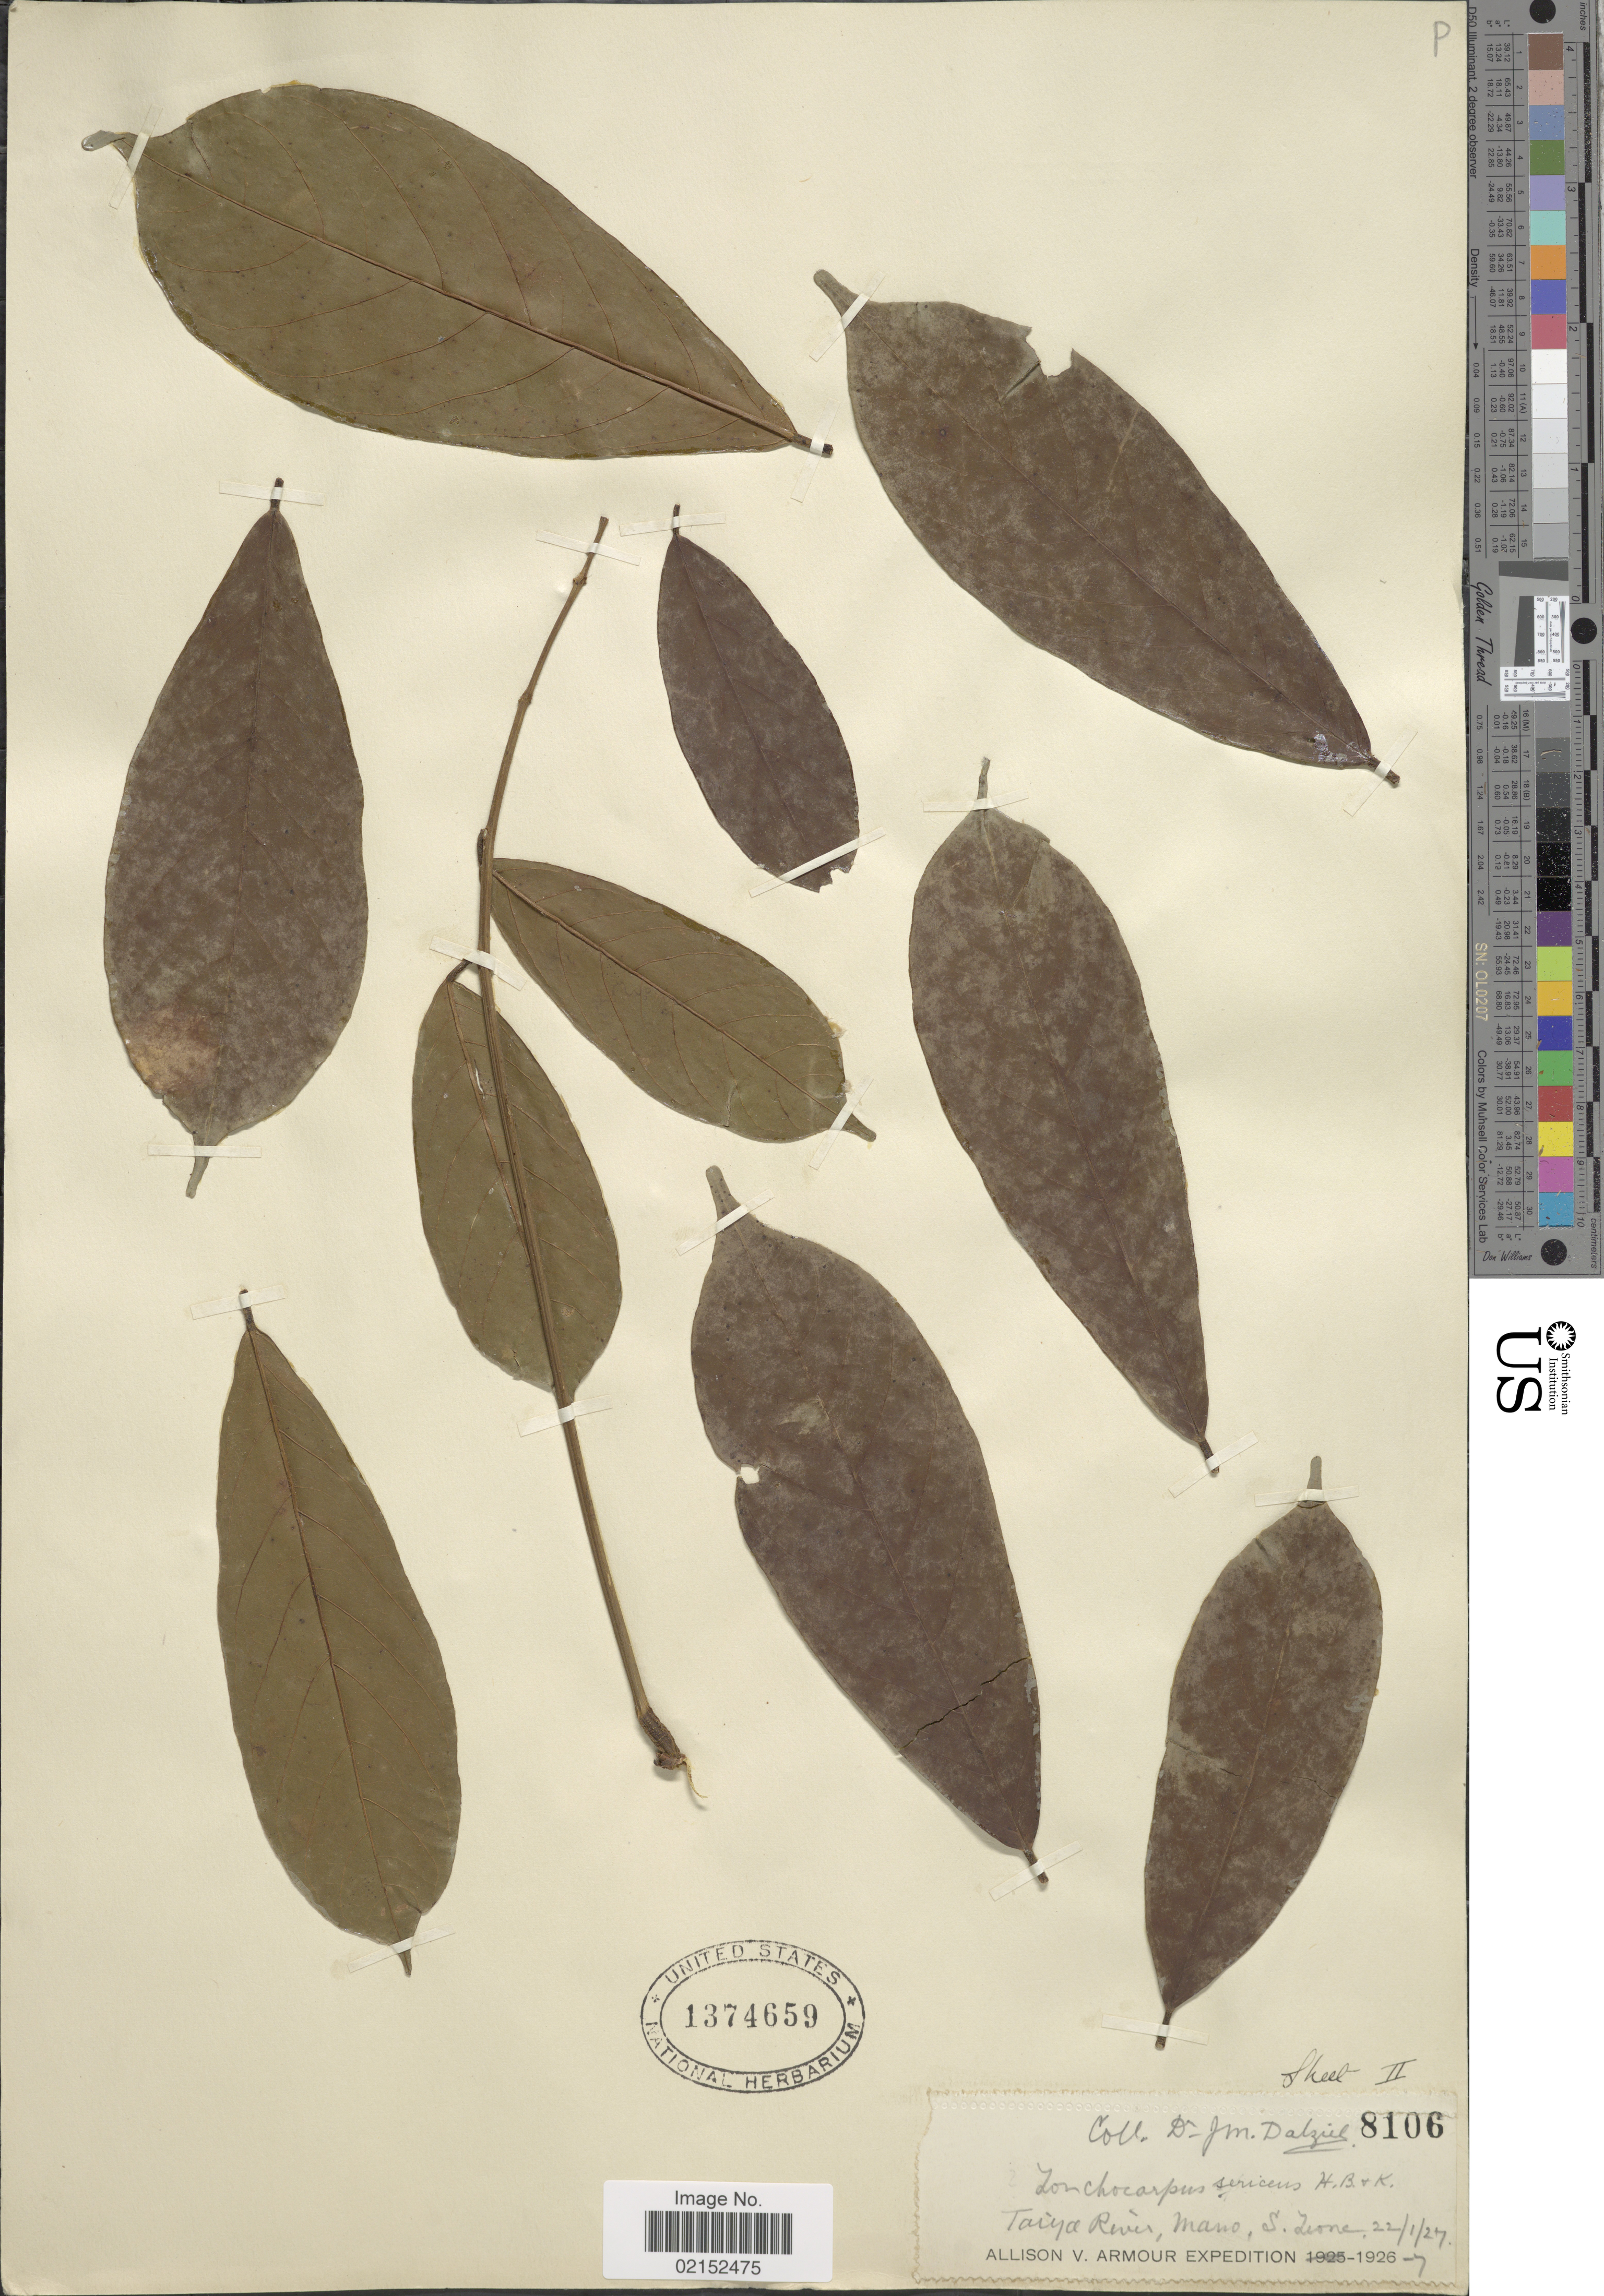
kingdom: Plantae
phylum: Tracheophyta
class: Magnoliopsida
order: Fabales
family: Fabaceae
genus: Lonchocarpus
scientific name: Lonchocarpus sericeus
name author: (Poir.) Kunth ex DC.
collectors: J. Dalziel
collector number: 8106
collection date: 1927-01-22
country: Sierra Leone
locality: Taiya River, Mano, S. Leone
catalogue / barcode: US 1374659